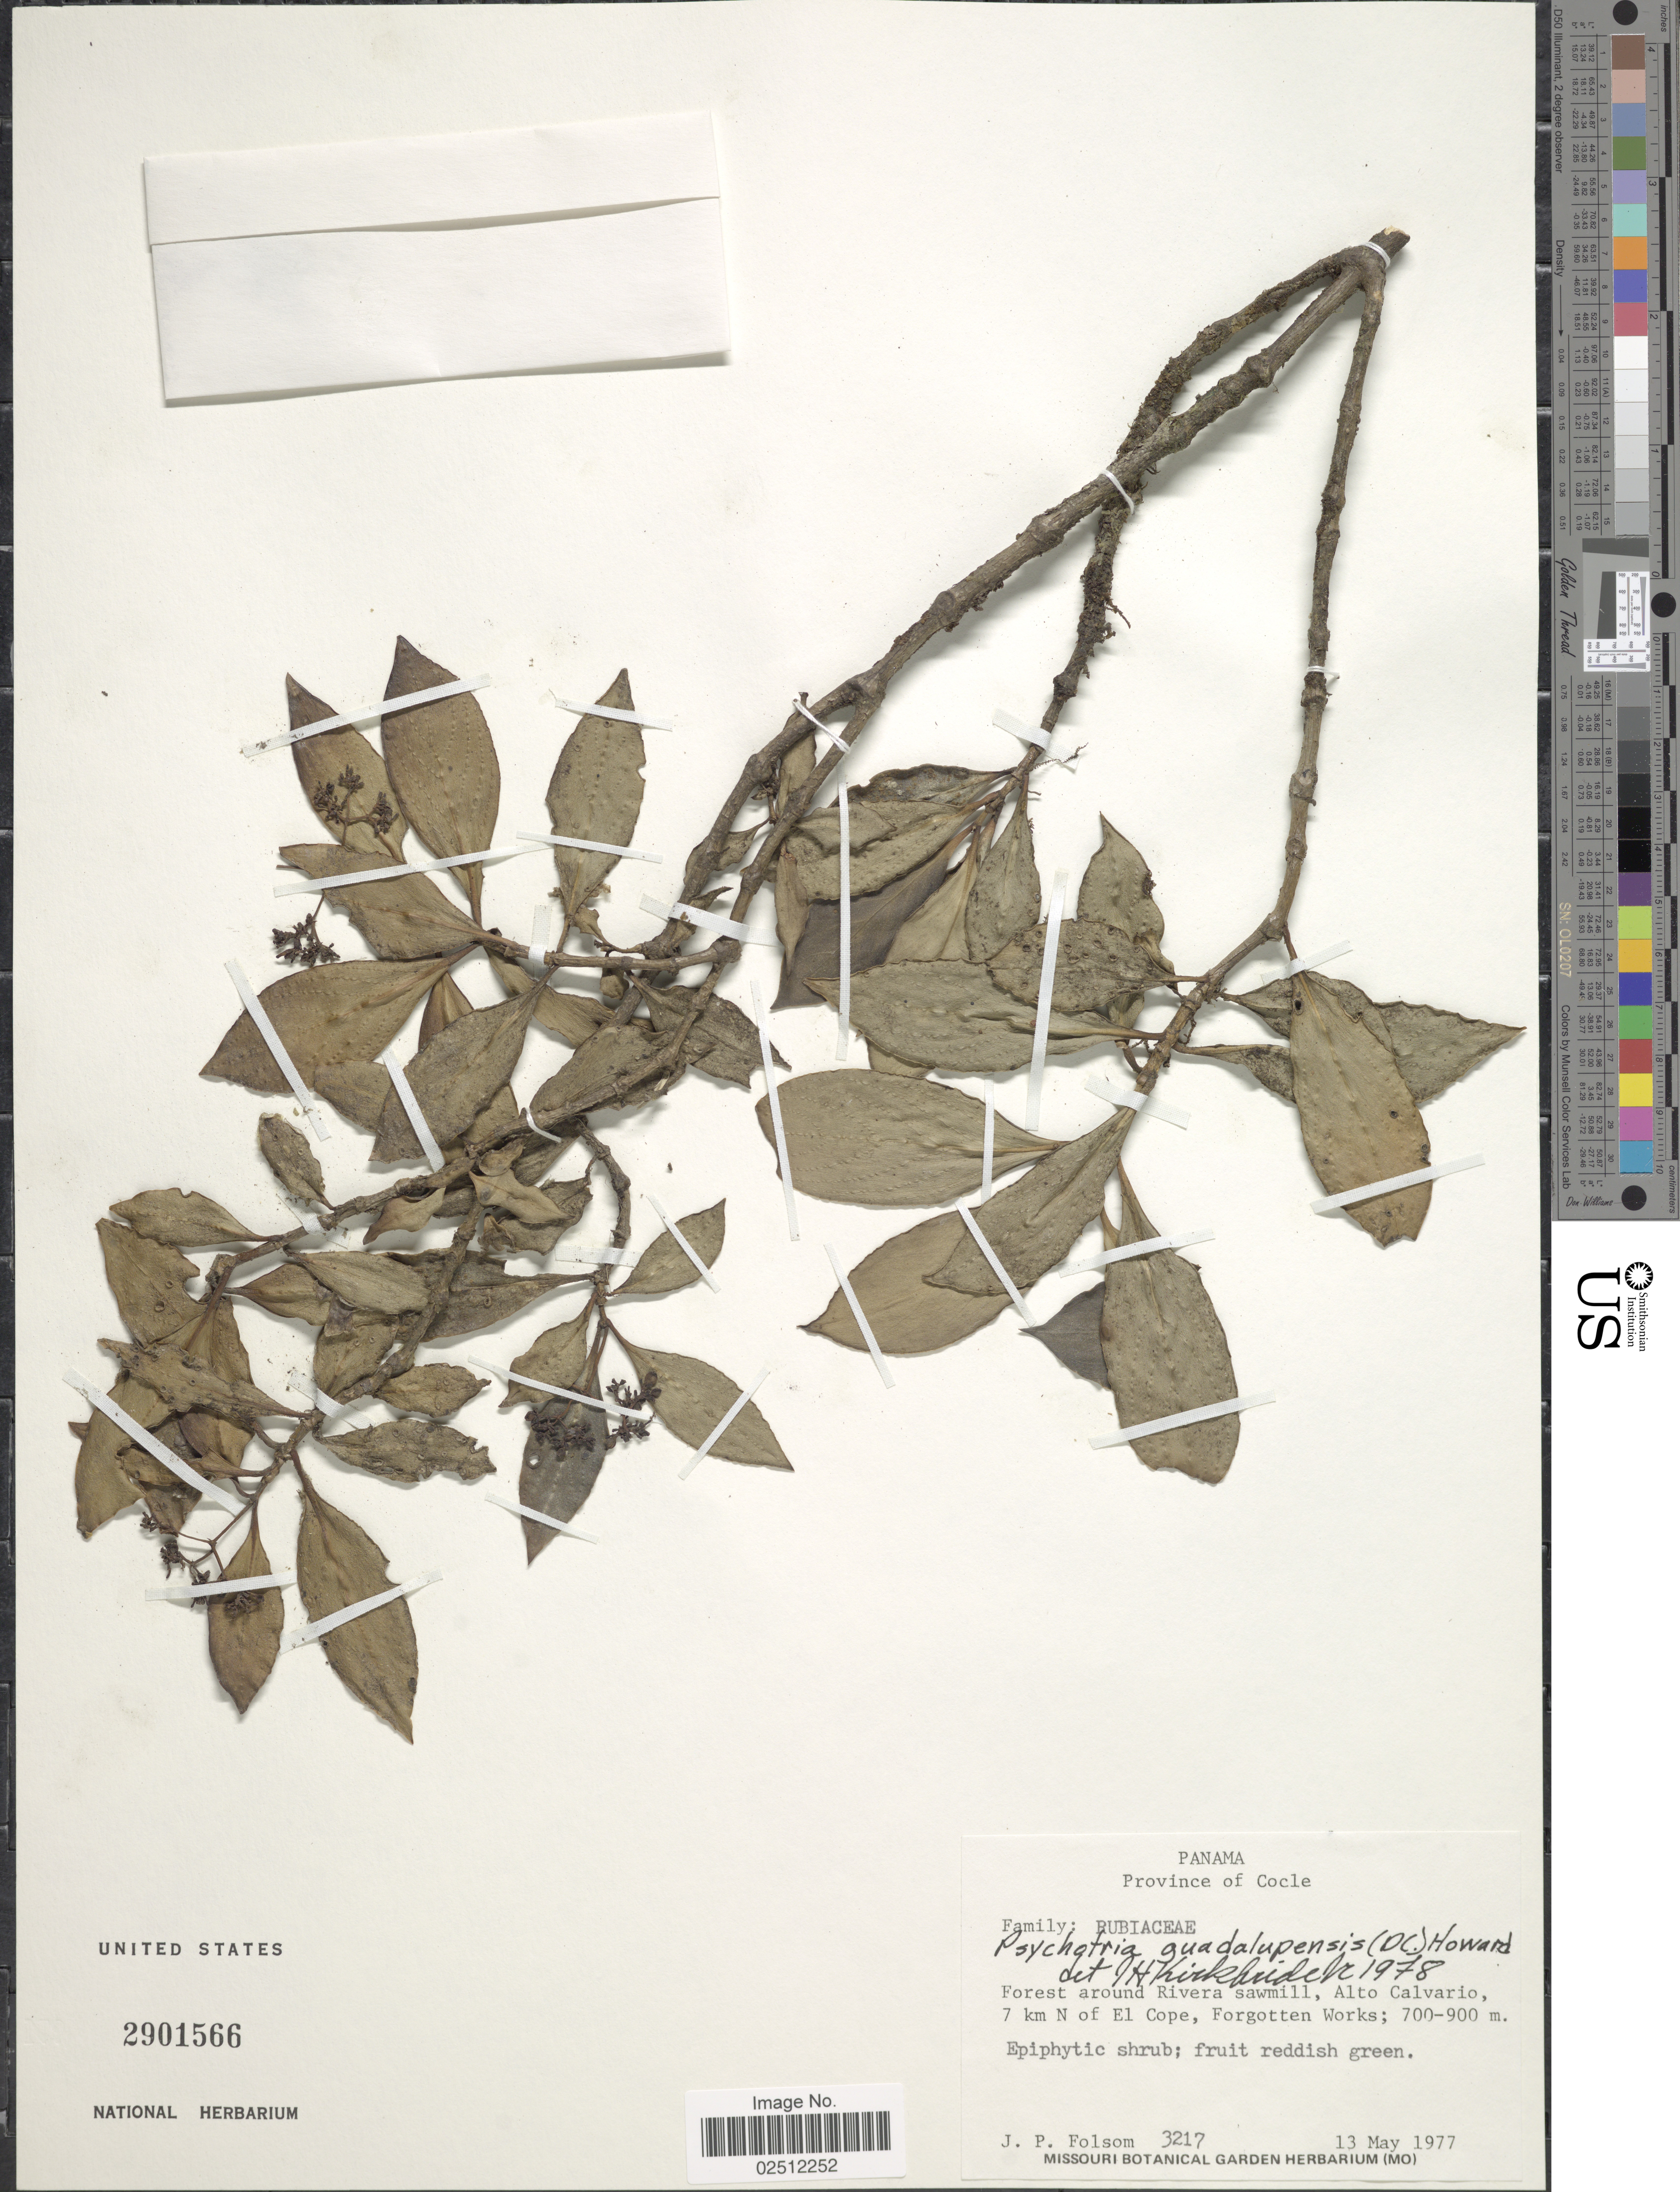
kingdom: Plantae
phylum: Tracheophyta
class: Magnoliopsida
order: Gentianales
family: Rubiaceae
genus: Psychotria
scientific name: Psychotria guadalupensis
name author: (DC.) R.A. Howard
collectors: J. P. Folsom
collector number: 3217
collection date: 1977-05-13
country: Panama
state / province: Coclé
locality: Forest around Rivera sawmill, Alto Calvario, 7 km N of EL Cope, Forgotten Works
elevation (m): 700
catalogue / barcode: US 2901566